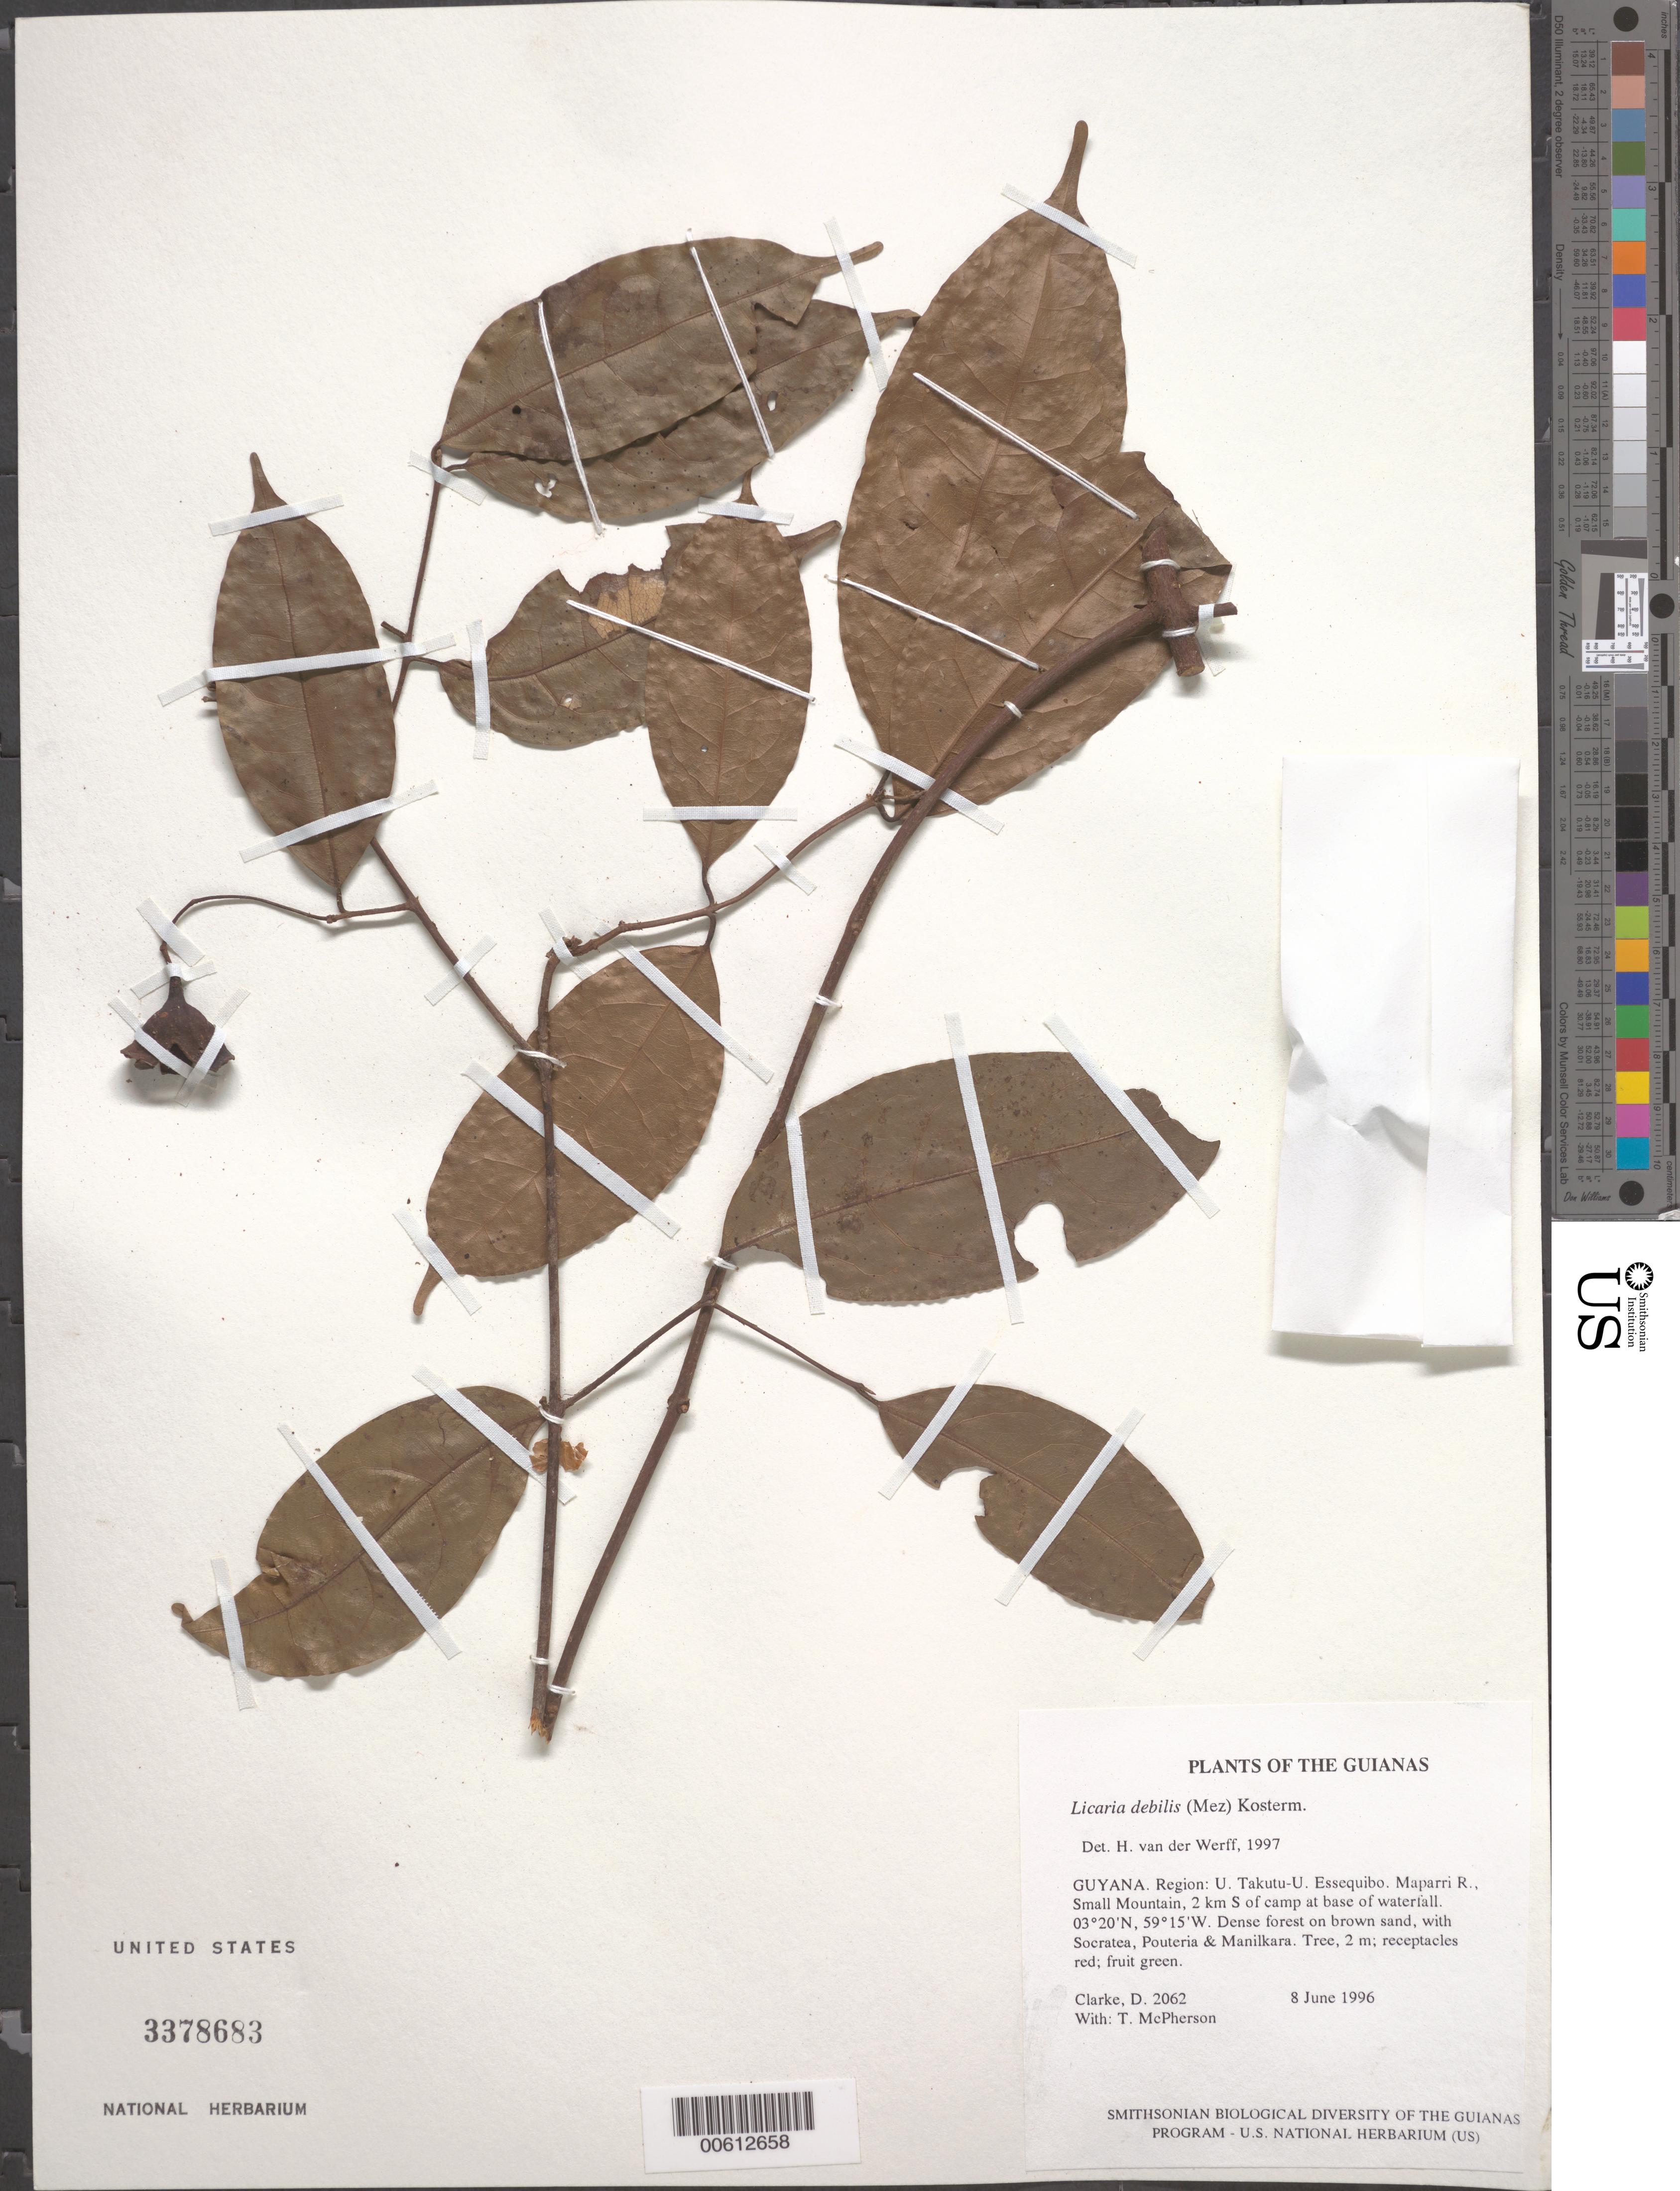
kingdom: Plantae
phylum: Tracheophyta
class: Magnoliopsida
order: Laurales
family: Lauraceae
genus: Licaria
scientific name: Licaria debilis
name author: (Mez) Kosterm.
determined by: van der Werff, H., (MO), Missouri Botanical Garden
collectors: H. D. Clarke & T. McPherson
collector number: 2062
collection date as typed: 8 June 1996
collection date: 1996-06-08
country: Guyana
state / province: U. Takutu-U. Essequibo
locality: Maparri R., Small Mountain, 2 km S of camp at base of waterfall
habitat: Dense forest on brown sand, with Socratea, Pouteria & Manilkara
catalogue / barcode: US 3378683